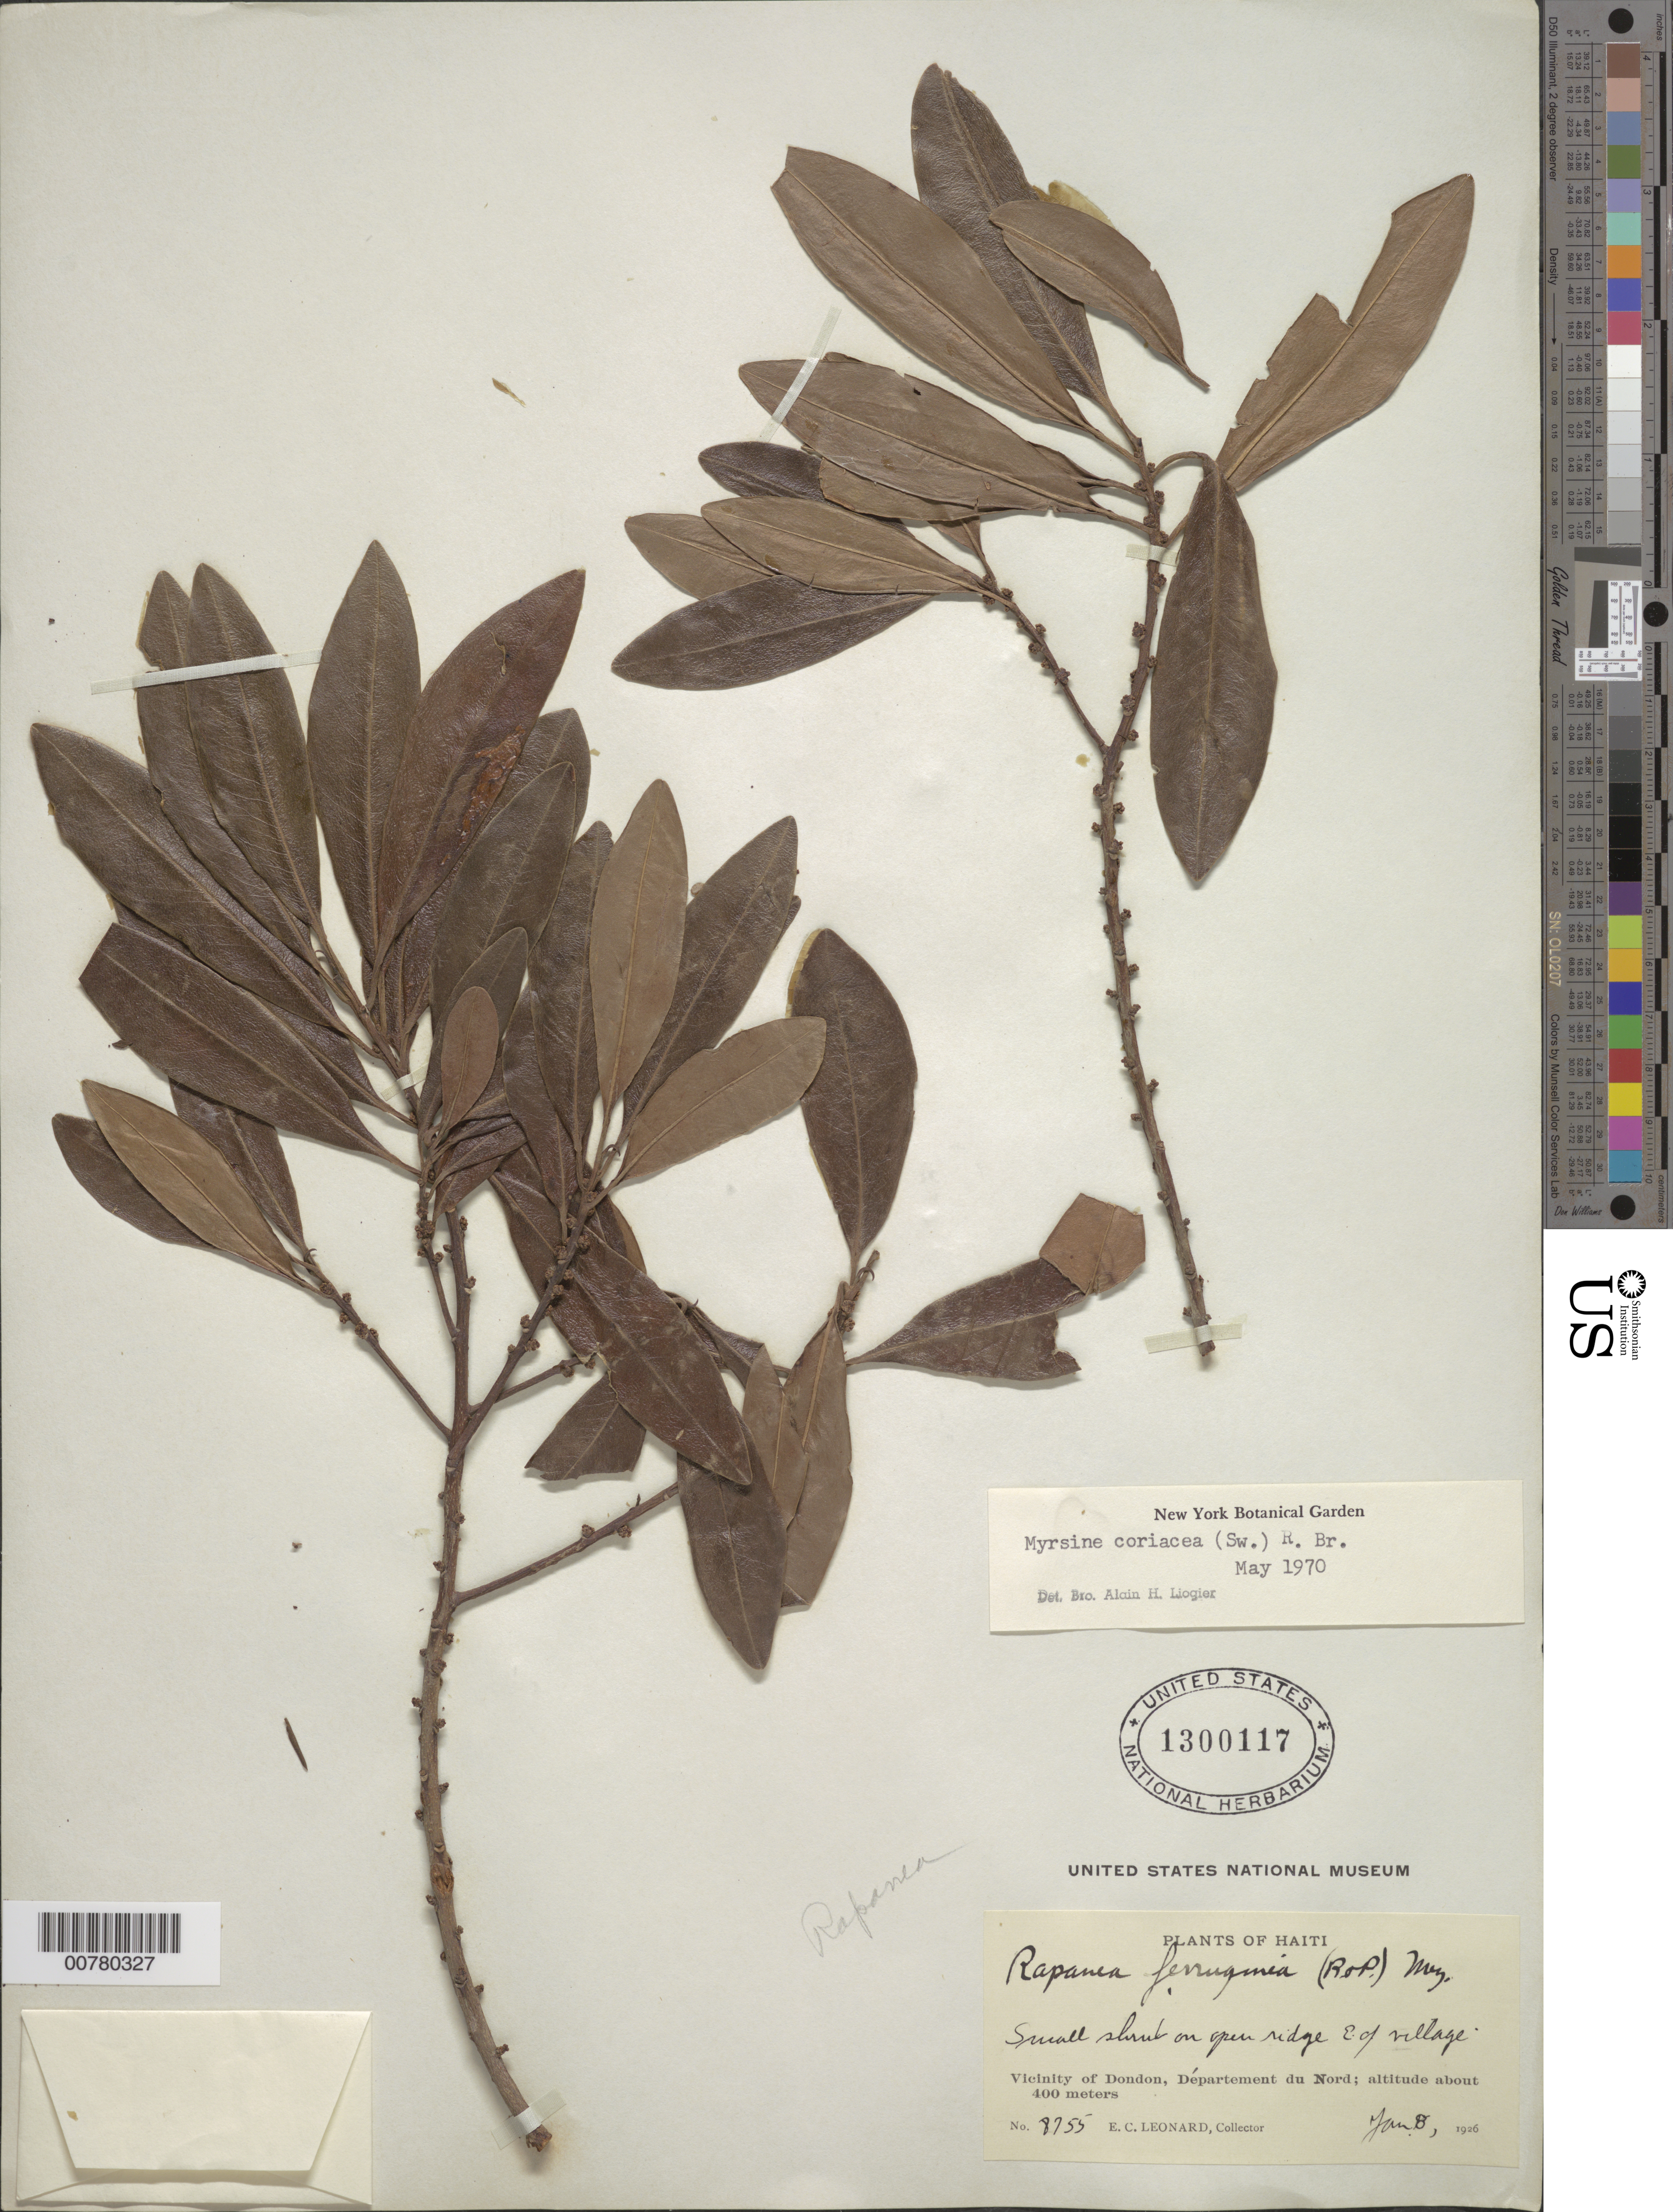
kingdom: Plantae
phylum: Tracheophyta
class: Magnoliopsida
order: Ericales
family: Primulaceae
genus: Myrsine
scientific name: Myrsine coriacea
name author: (Sw.) R. Br. ex Roem. & Schult.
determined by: Liogier, Alain H.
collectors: E. C. Leonard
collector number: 8755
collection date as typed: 08 Jan 1926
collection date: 1926-01-08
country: Haiti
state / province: Nord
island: Hispaniola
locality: Vicinity of Dondon, ridge east of village.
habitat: Open ridge.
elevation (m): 400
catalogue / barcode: US 1300117